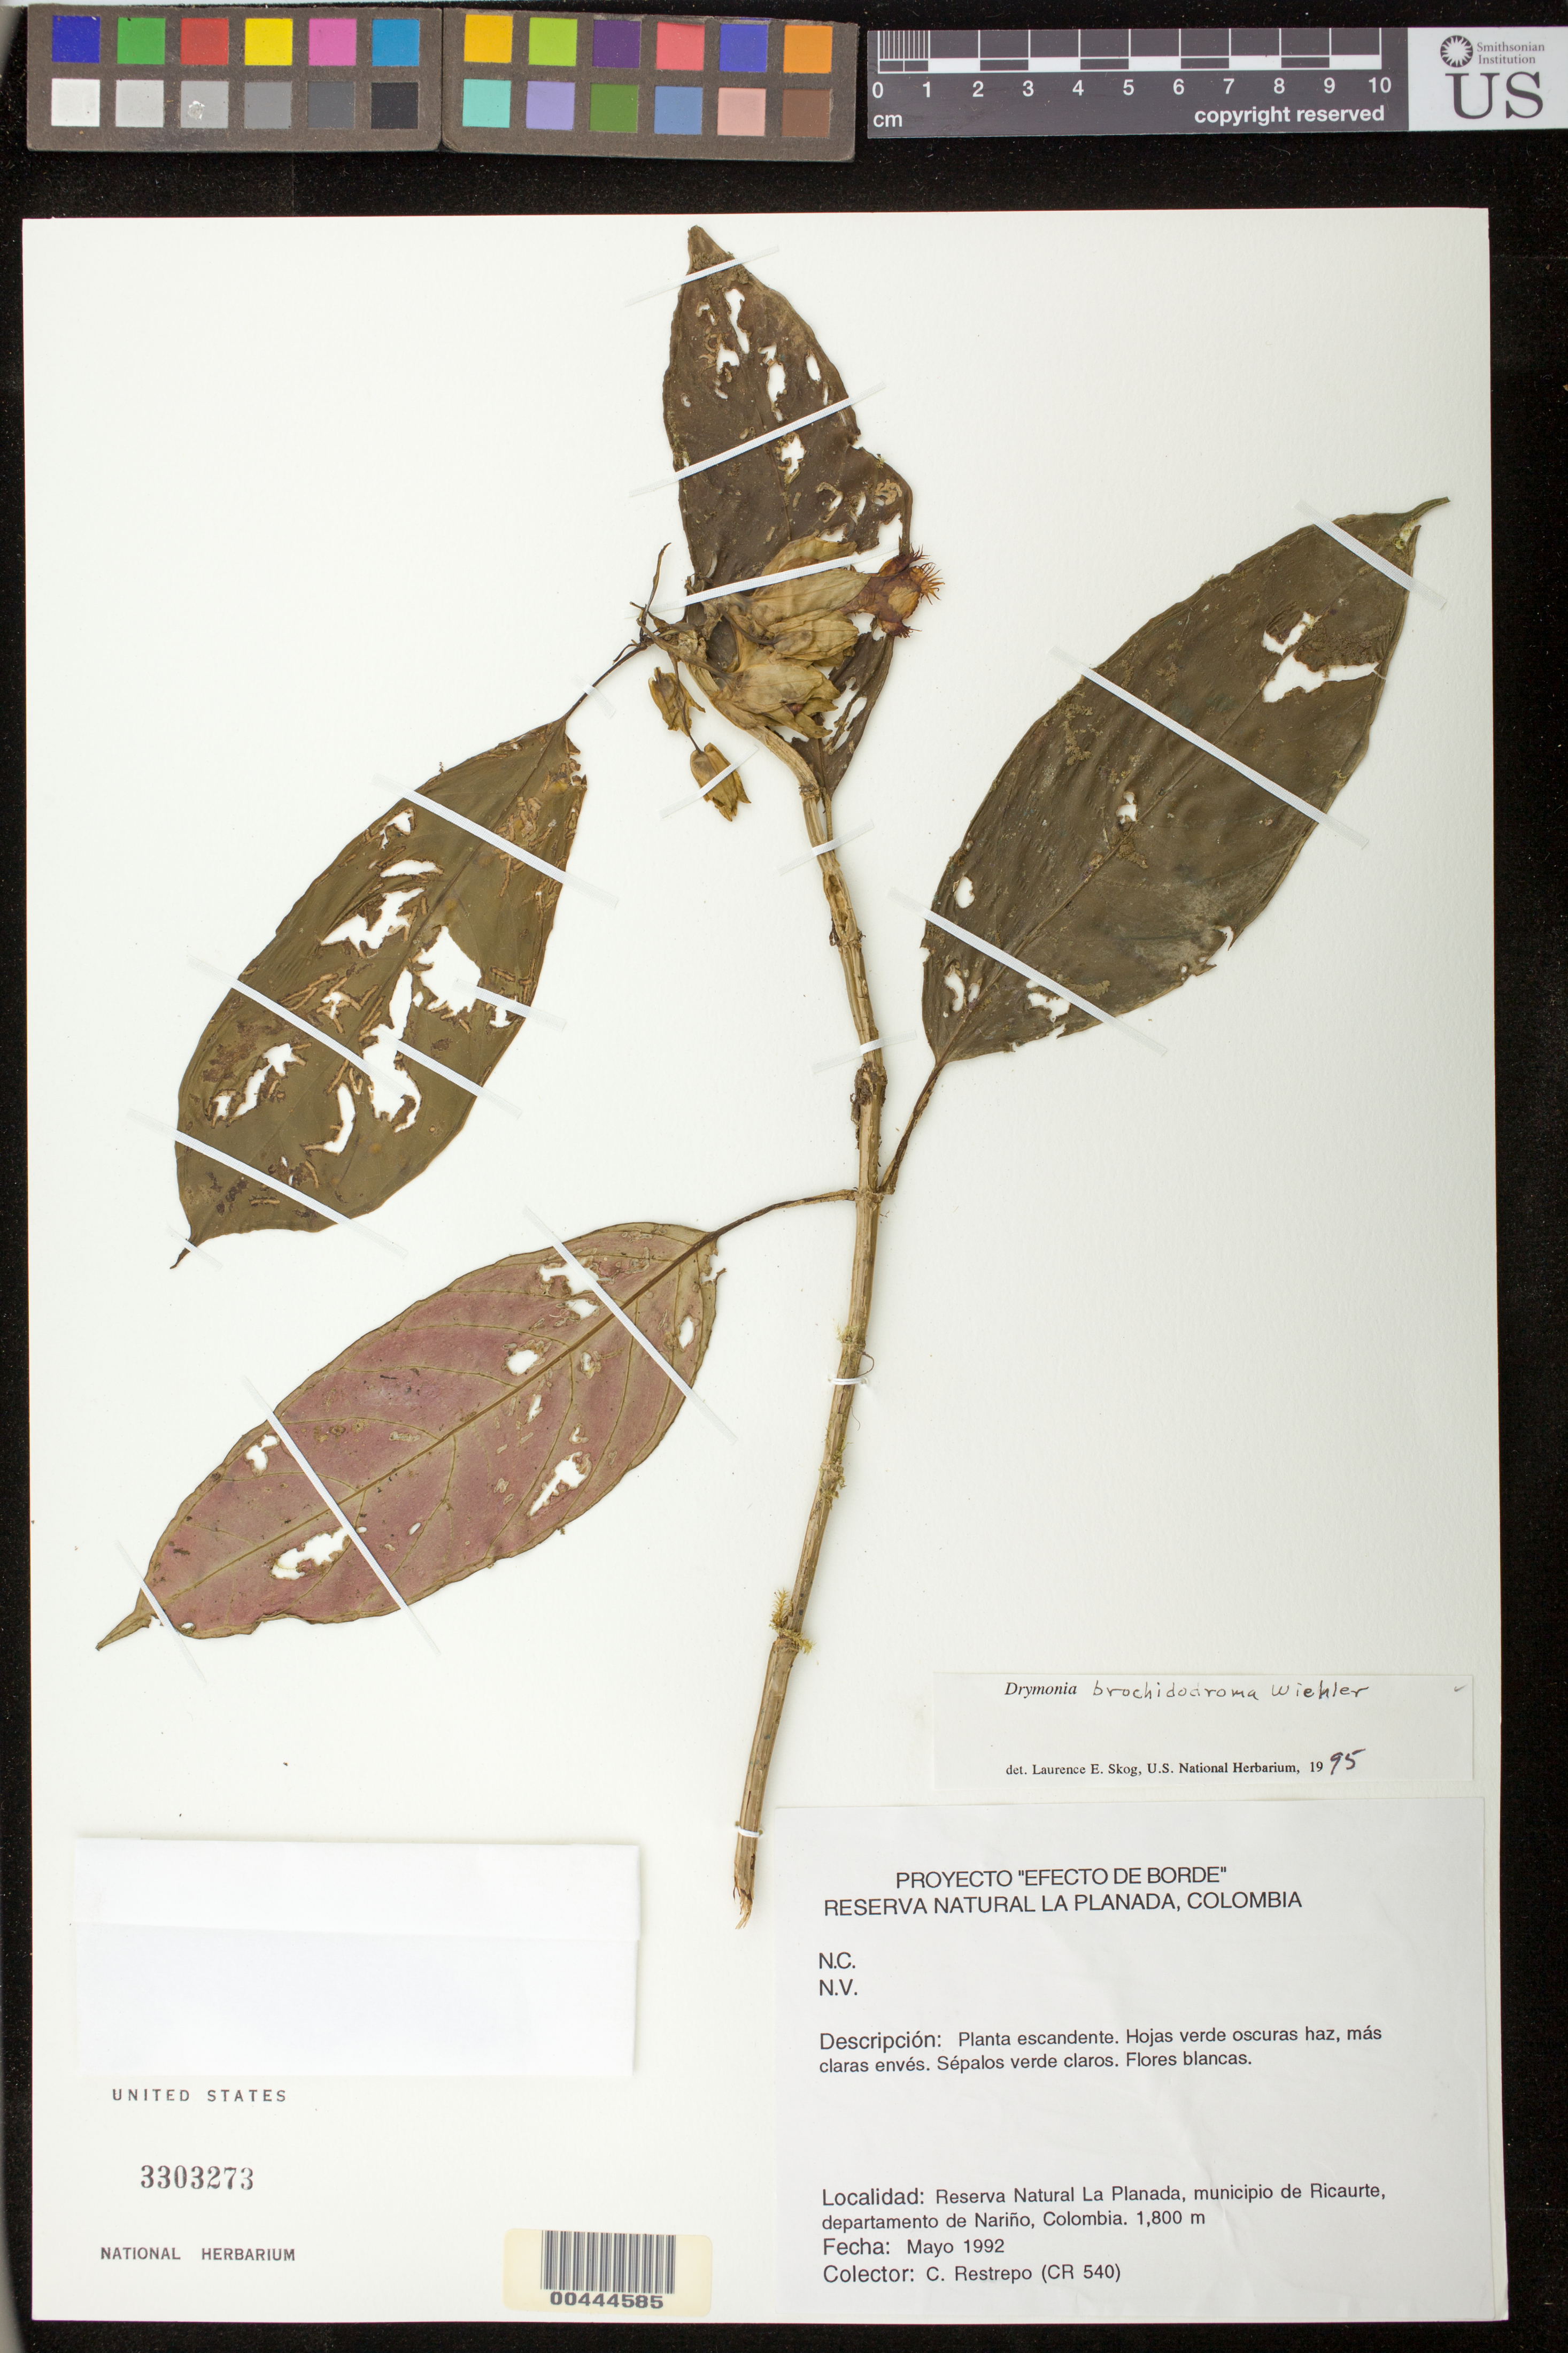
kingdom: Plantae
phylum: Tracheophyta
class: Magnoliopsida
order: Lamiales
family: Gesneriaceae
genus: Drymonia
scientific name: Drymonia sp.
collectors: C. Restrepo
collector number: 540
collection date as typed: May 1992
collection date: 1992-05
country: Colombia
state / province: Nariño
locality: La Planada Natural Reserve, Ricaurte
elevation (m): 1800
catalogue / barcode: US 3303273